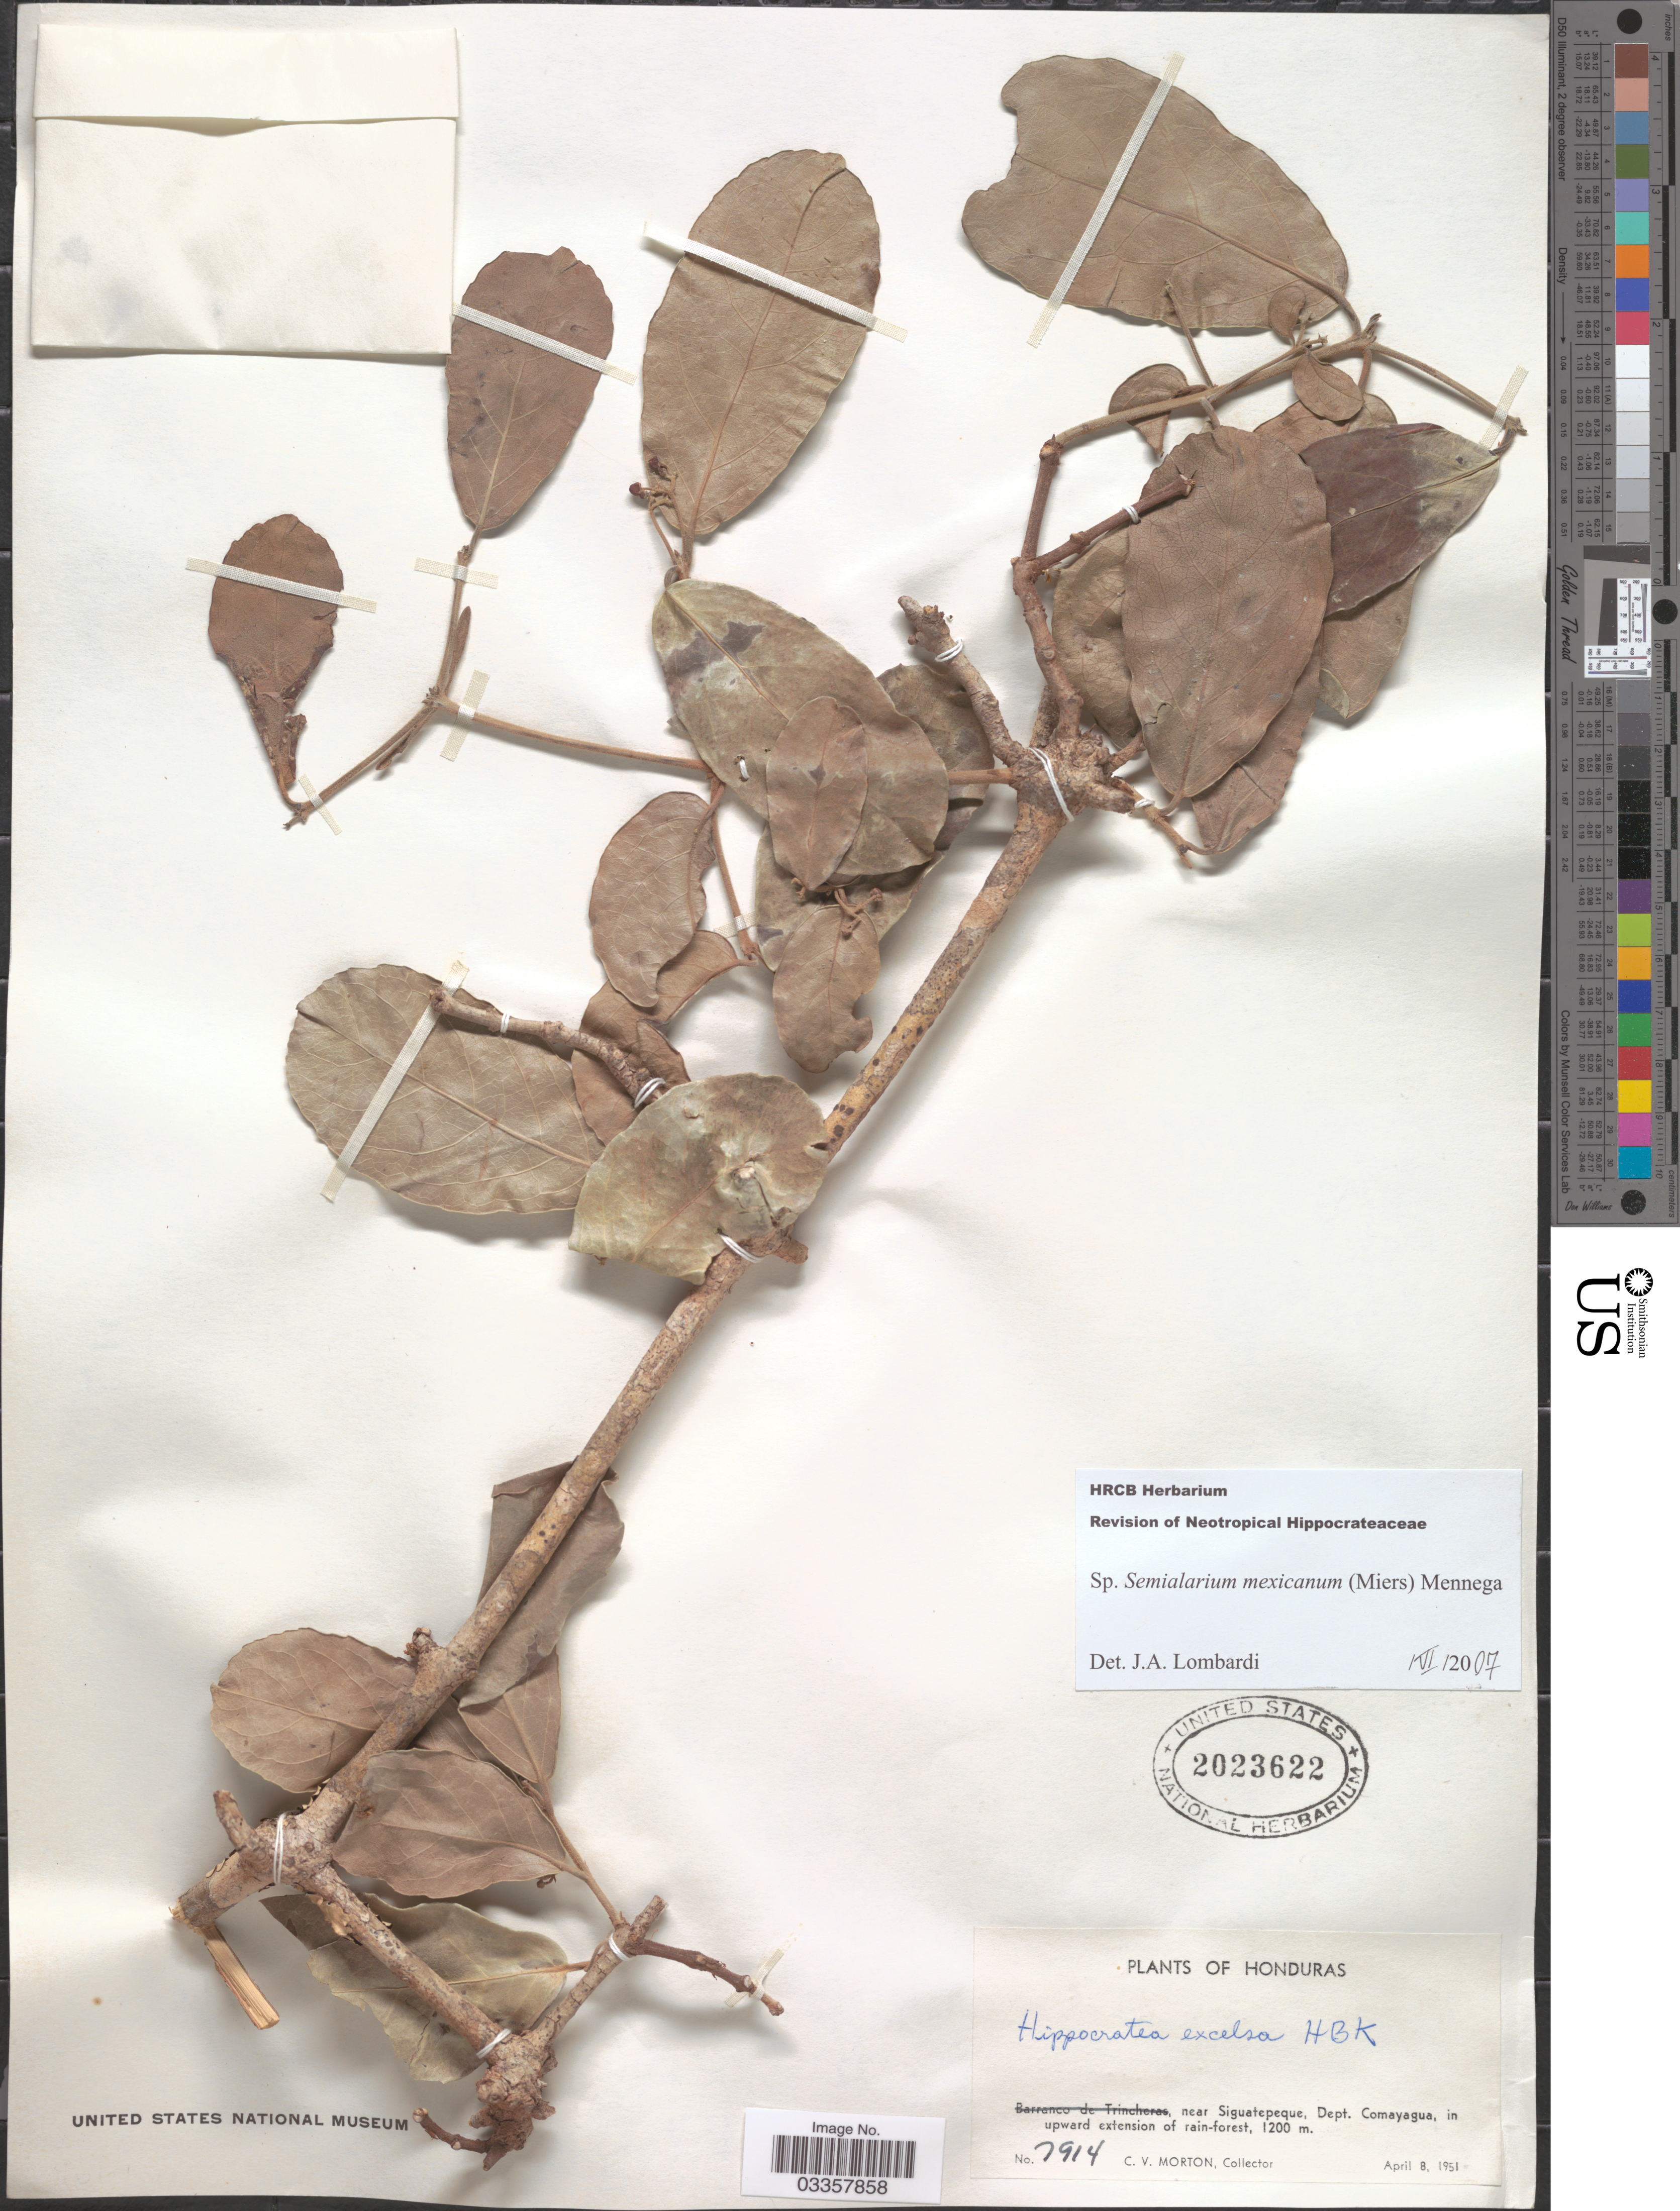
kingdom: Plantae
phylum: Tracheophyta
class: Magnoliopsida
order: Celastrales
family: Celastraceae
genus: Semialarium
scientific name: Semialarium mexicanum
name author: (Miers) Mennega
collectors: C. V. Morton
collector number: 7914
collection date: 1951-04-08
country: Honduras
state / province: Comayagua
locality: Near Siguatepeque, Dept. Comayagua.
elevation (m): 1200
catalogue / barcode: US 2023622